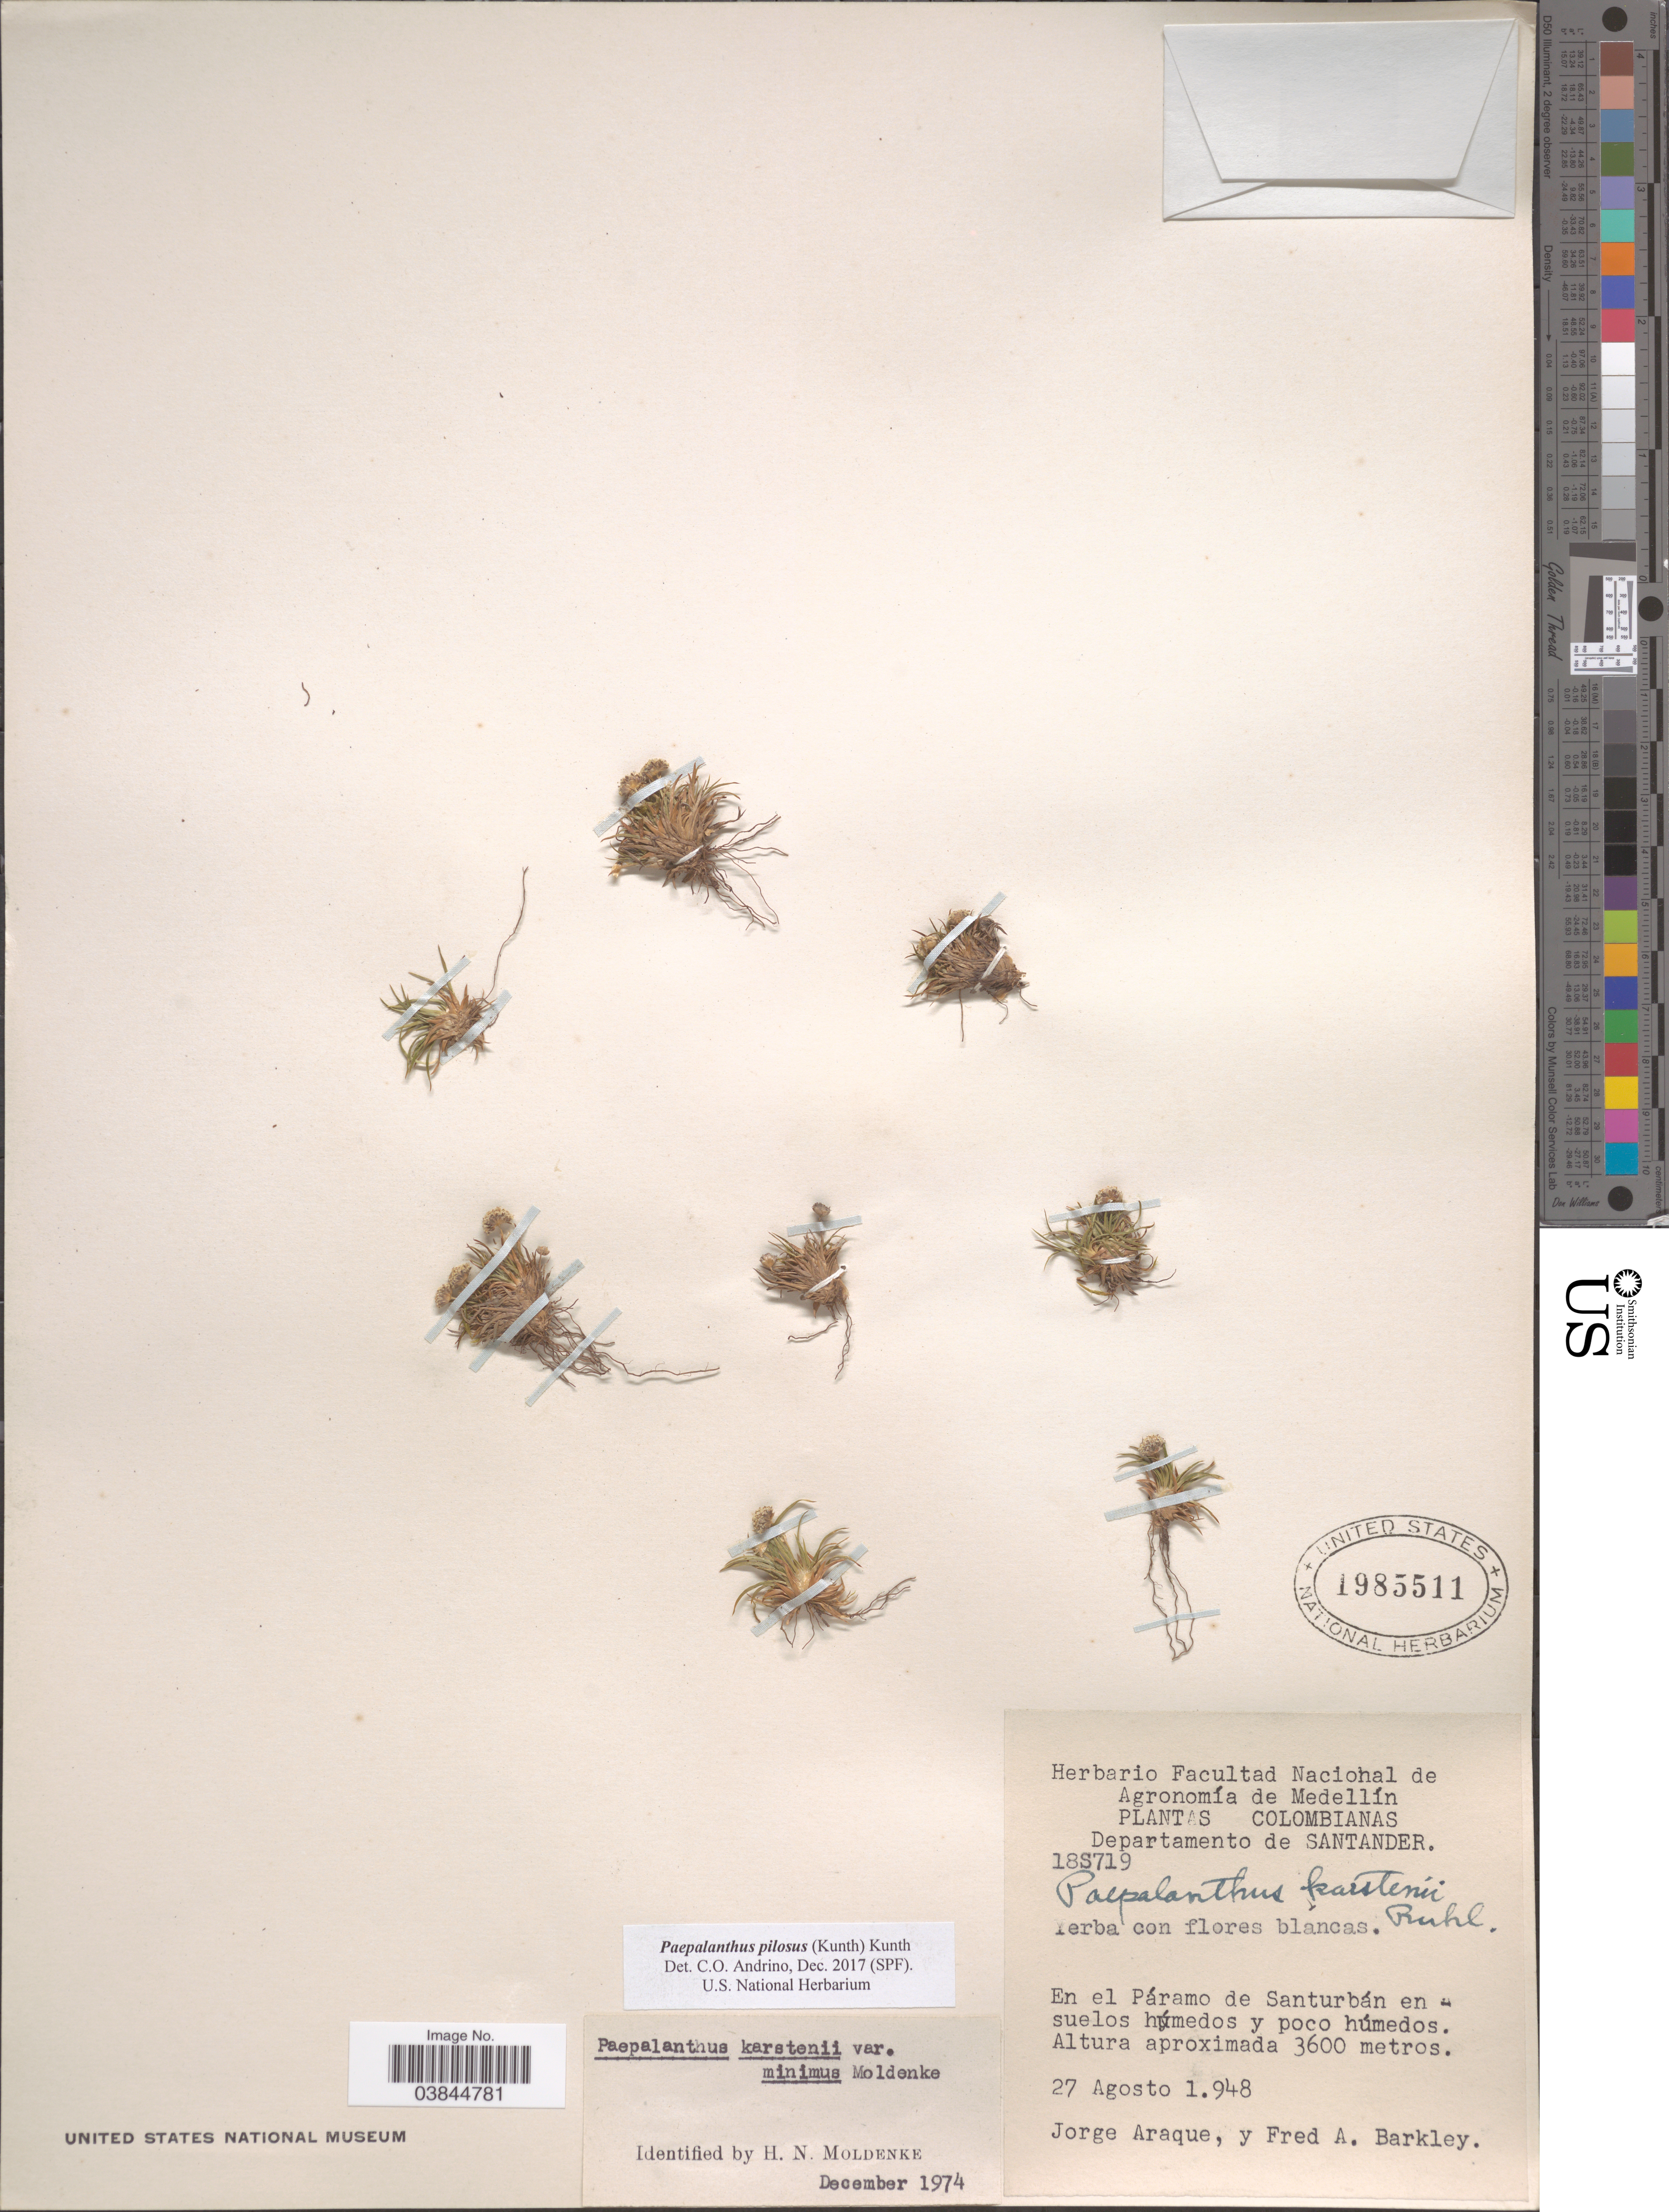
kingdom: Plantae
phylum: Tracheophyta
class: Liliopsida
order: Poales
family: Eriocaulaceae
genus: Paepalanthus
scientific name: Paepalanthus pilosus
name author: (Kunth) Kunth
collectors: J. Araque & F. A. Barkley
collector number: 18S719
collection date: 1948-08-27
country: Colombia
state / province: Santander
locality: Departamento de Santander. En el Páramo de Santurbán.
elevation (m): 3600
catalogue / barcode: US 1985511